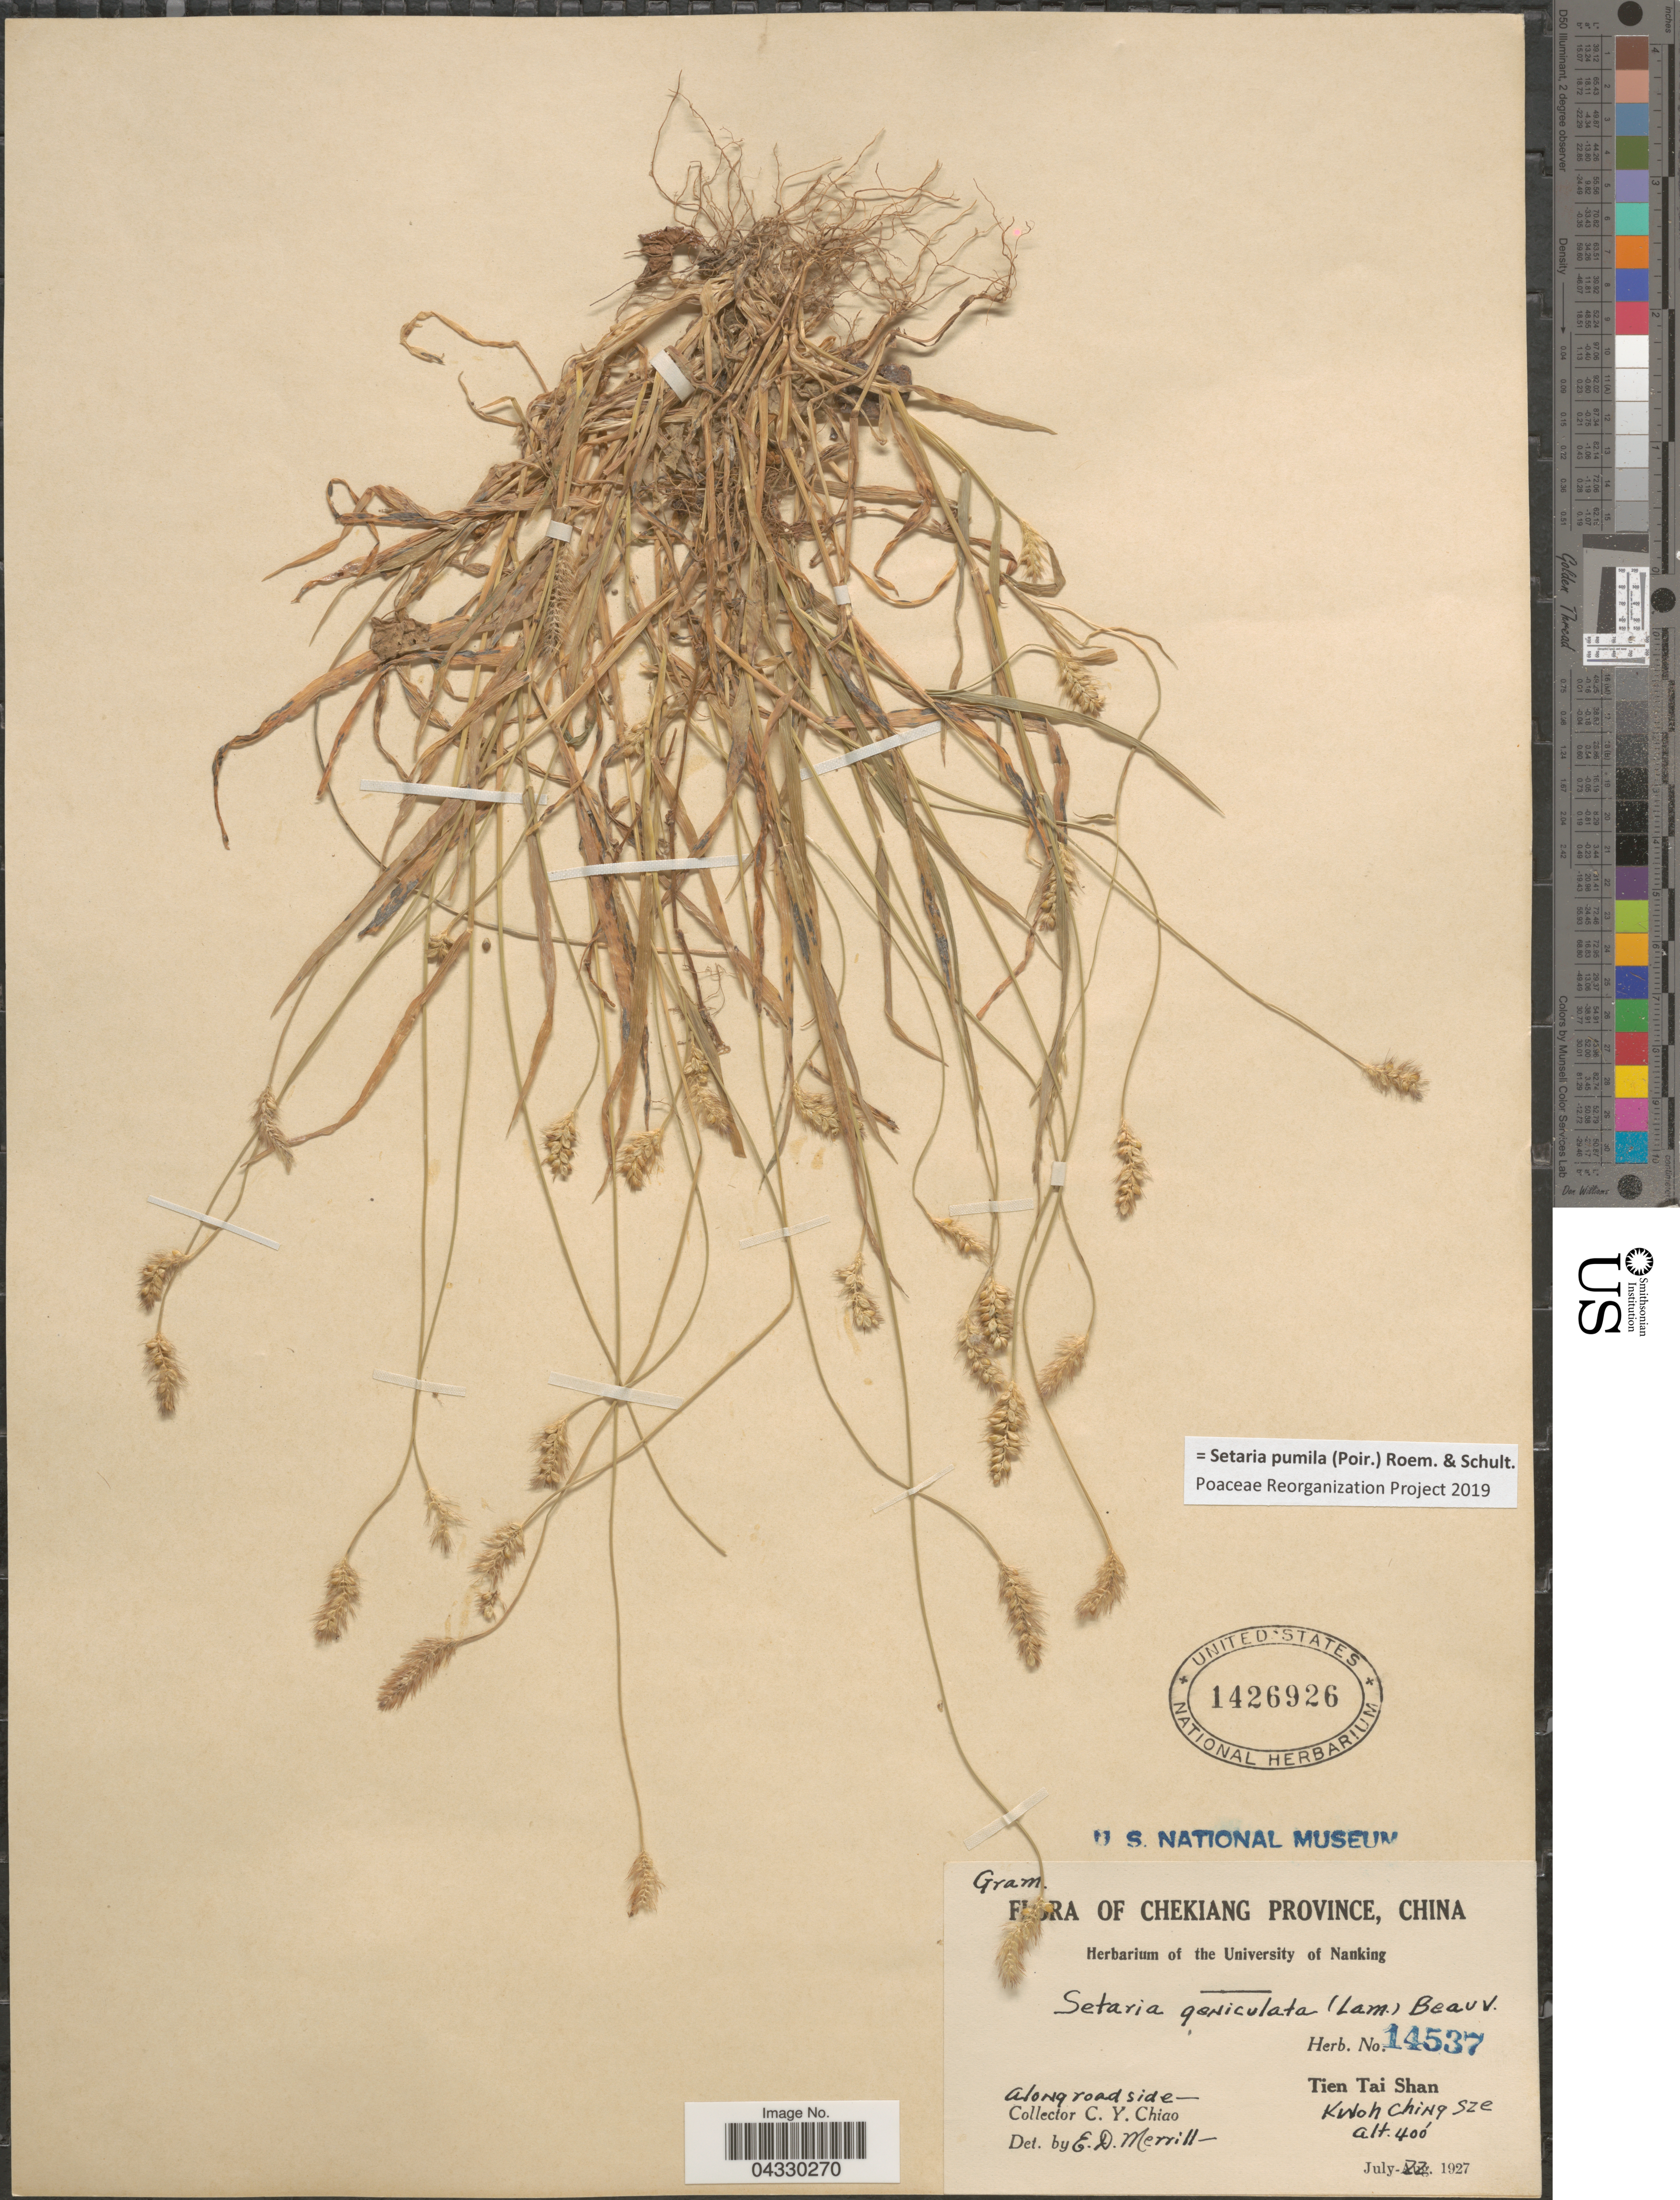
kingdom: Plantae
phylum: Tracheophyta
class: Liliopsida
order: Poales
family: Poaceae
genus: Setaria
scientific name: Setaria pumila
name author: (Poir.) Roem. & Schult.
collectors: C. Y. Chiao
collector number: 14537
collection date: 1927-07-22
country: China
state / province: Zhejiang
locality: Chekiang Province. Along roadside. Tien Tai Shan. Kwoh Ching Sze.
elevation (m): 122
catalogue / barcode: US 1426926